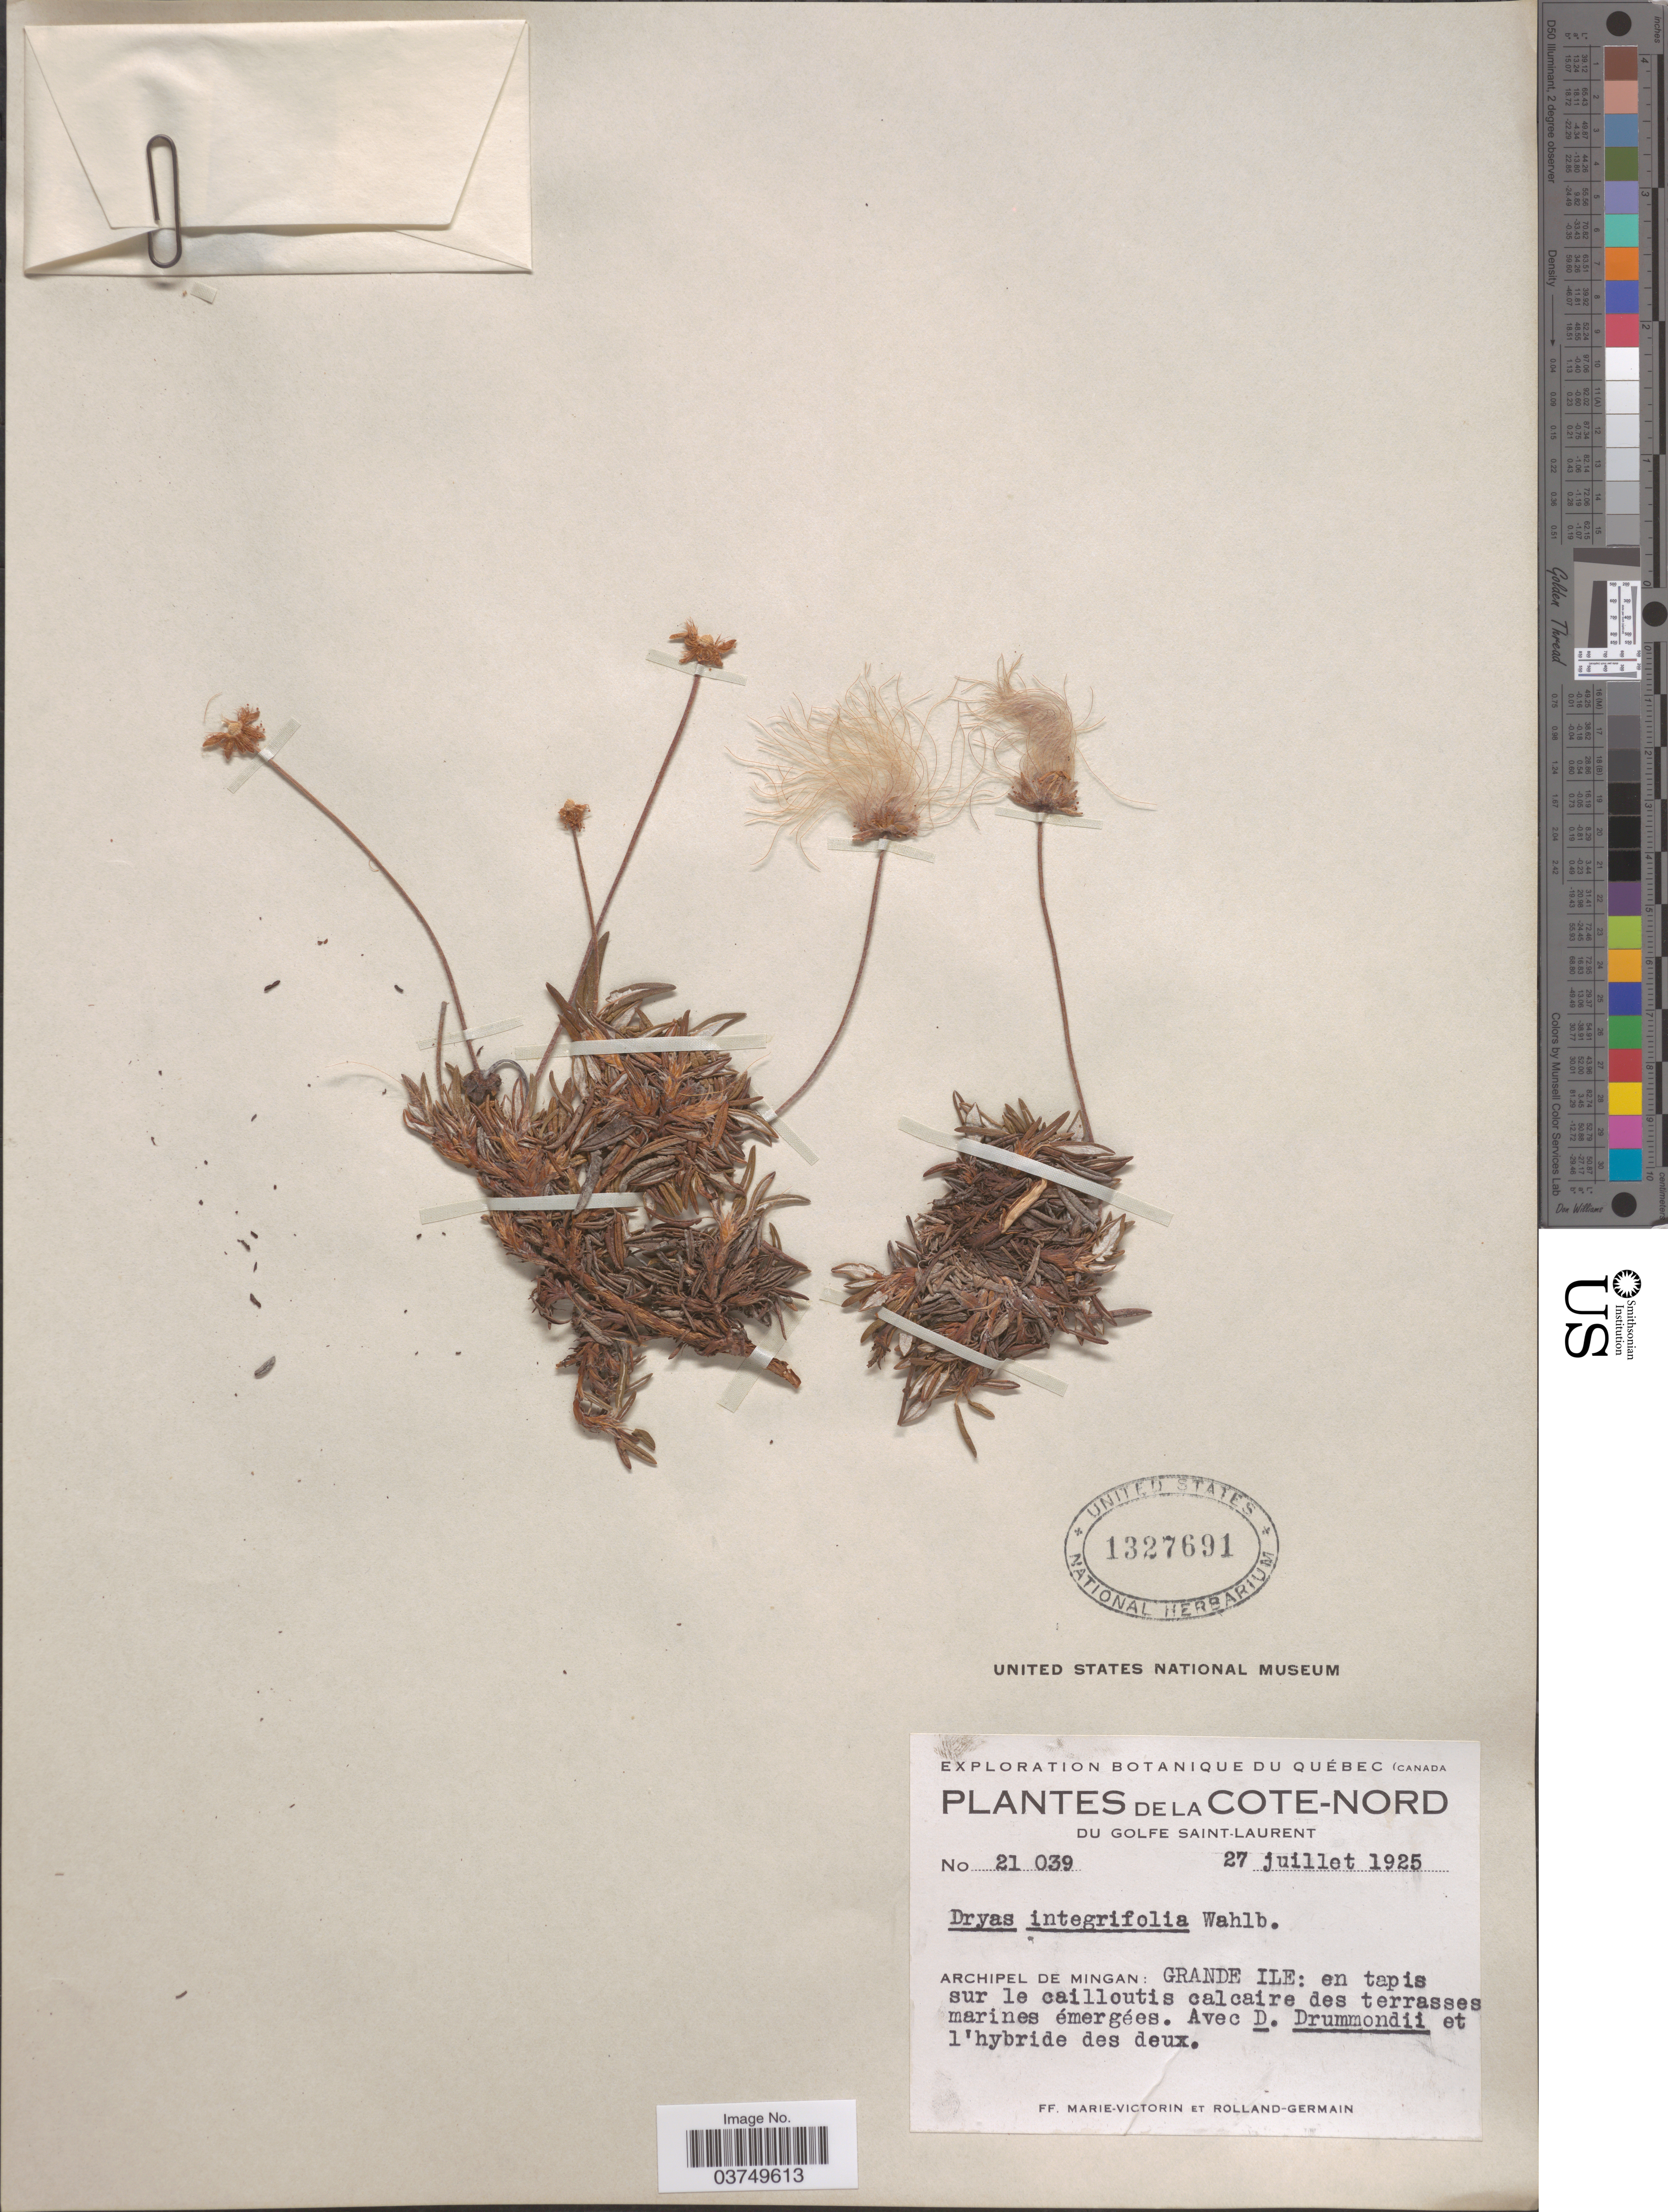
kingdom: Plantae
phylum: Tracheophyta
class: Magnoliopsida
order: Rosales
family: Rosaceae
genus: Dryas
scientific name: Dryas integrifolia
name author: Vahl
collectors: F. Marie-Victorin & Rolland-Germain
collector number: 21039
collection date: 1925-07-27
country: Canada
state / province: Quebec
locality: La Cote-Nord. Du Golfe Saint-Laurent. Archipel de Mingan: Grande Ile: en tapis sur le cailloutis calcaire des terrasses marines émergées.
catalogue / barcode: US 1327691